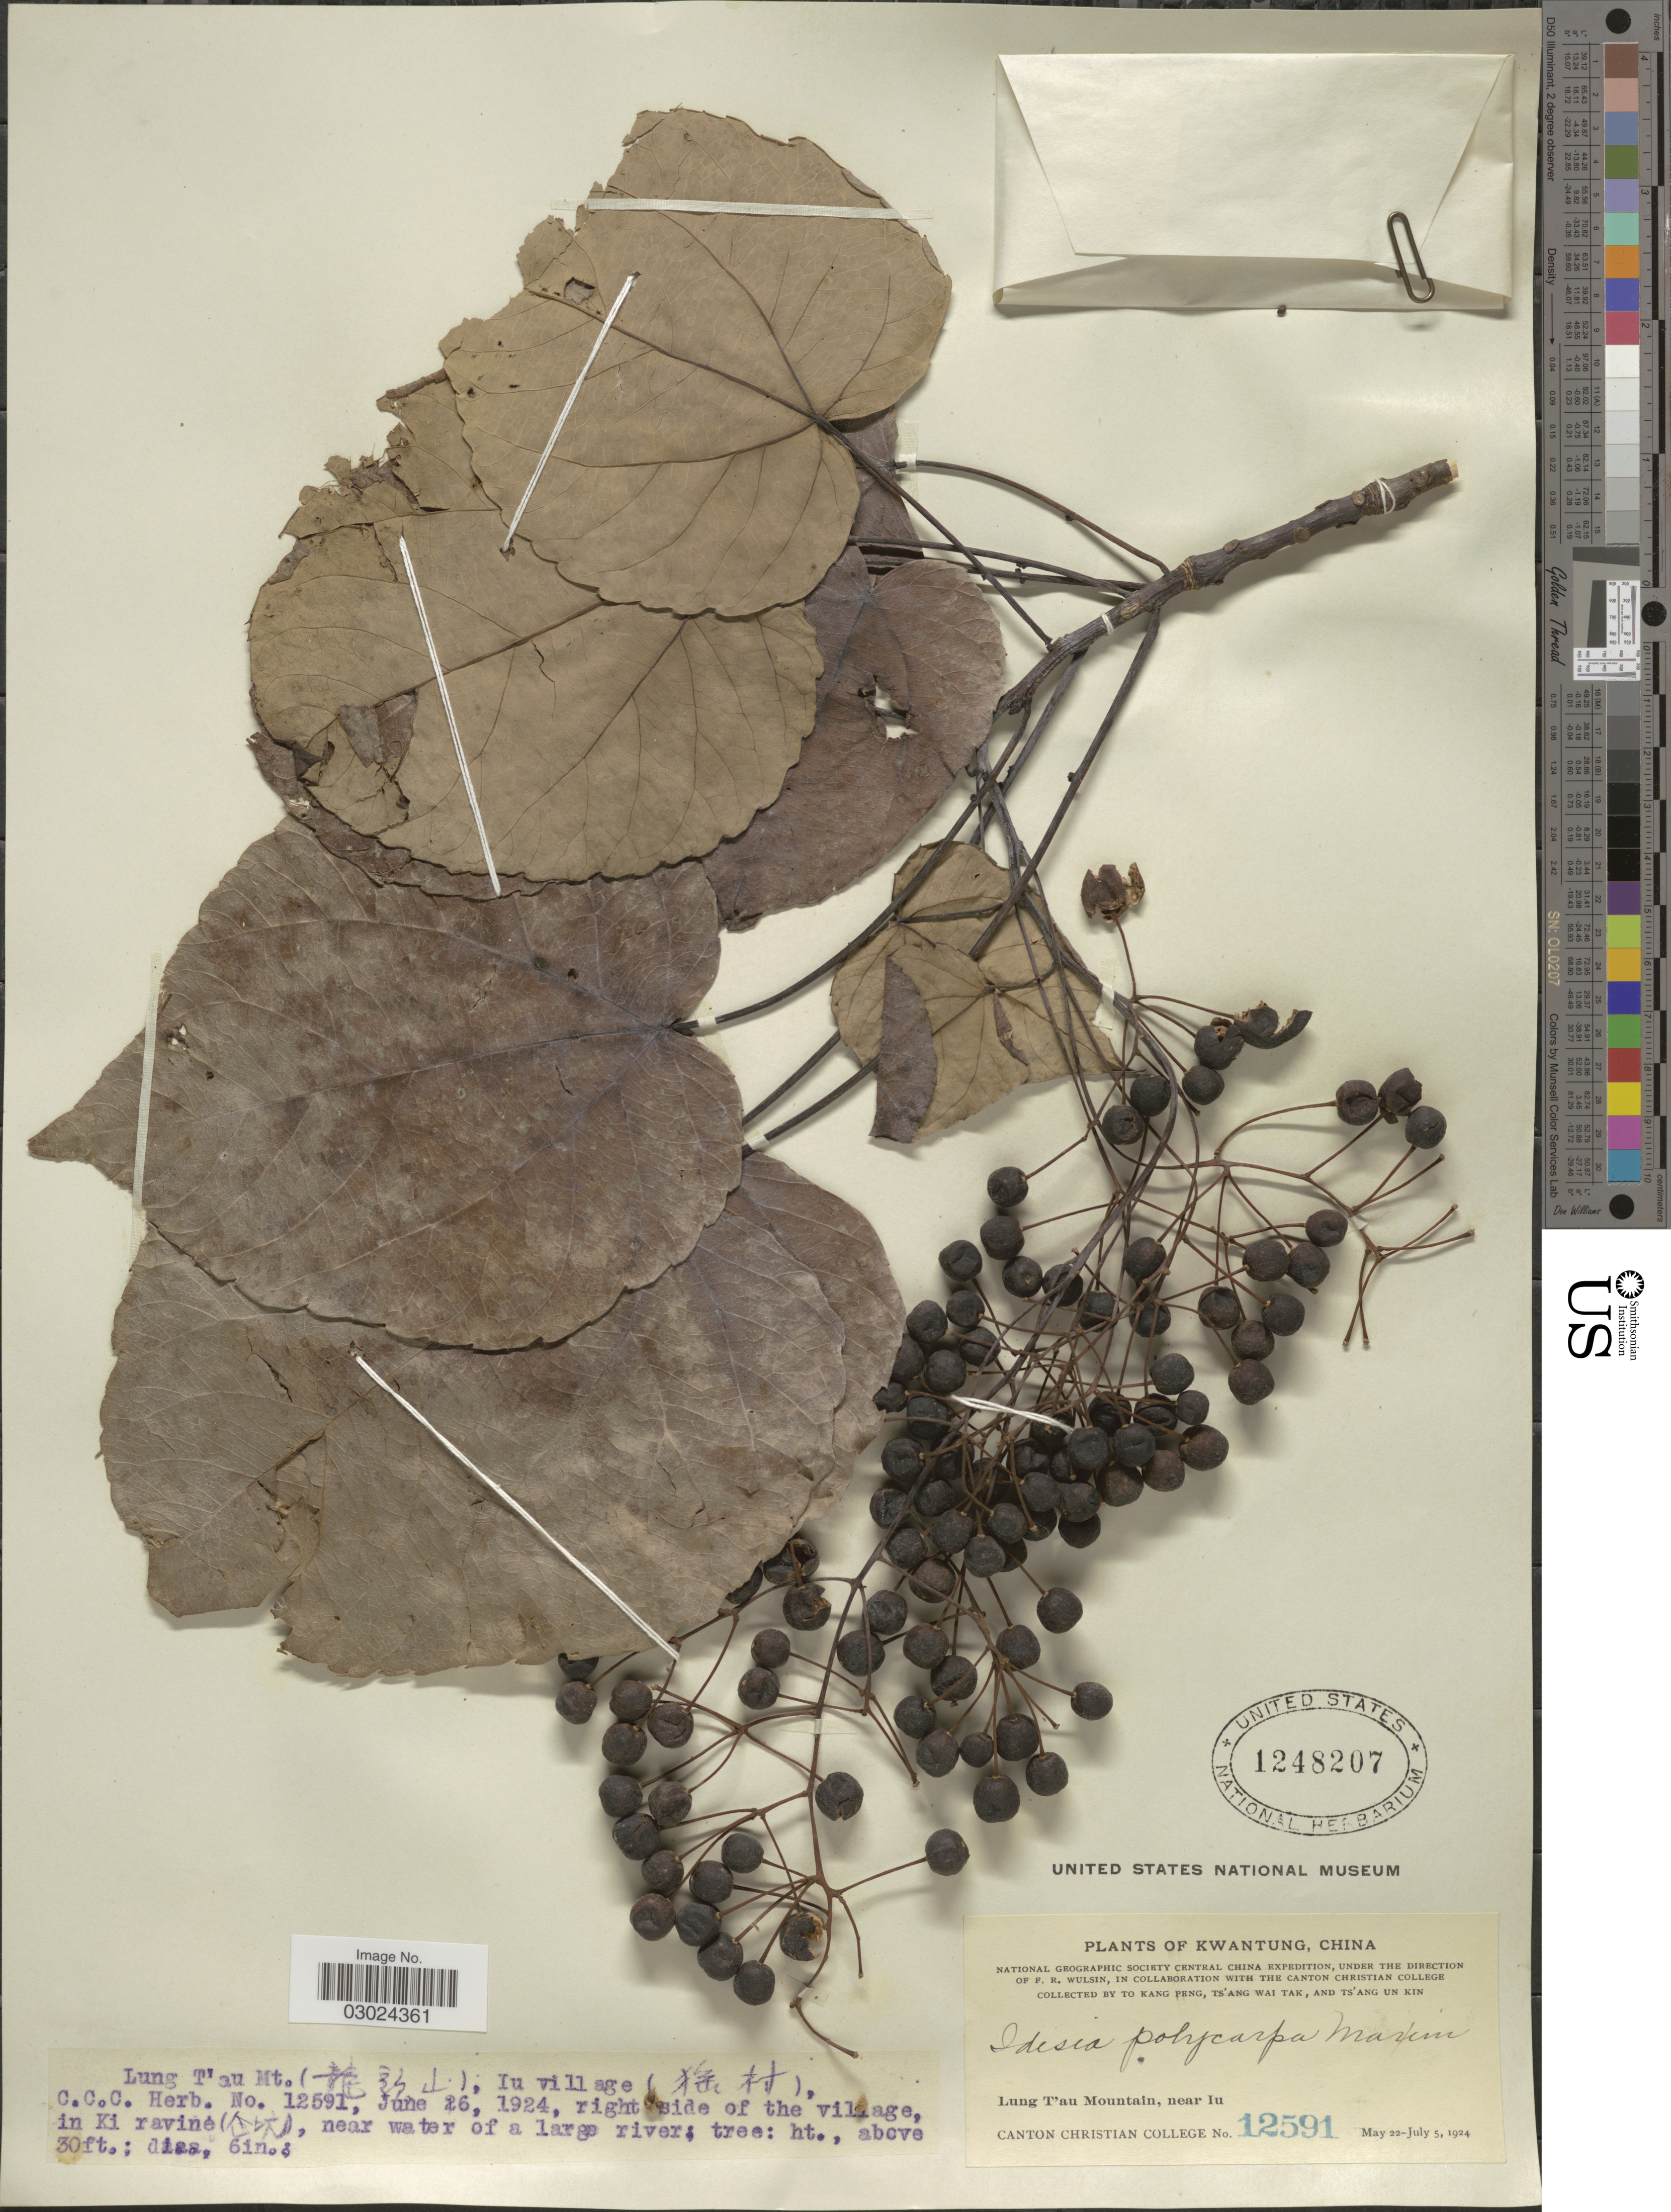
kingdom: Plantae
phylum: Tracheophyta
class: Magnoliopsida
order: Malpighiales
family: Salicaceae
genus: Idesia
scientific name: Idesia polycarpa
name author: Maxim.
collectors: K. Peng, W. T. Tsang & Ts' Ang Un Kin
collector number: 12591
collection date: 1924-06-26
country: China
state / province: Guangdong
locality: Kwangtung. Lung T'au Mountain, near Iu.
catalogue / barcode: US 1248207